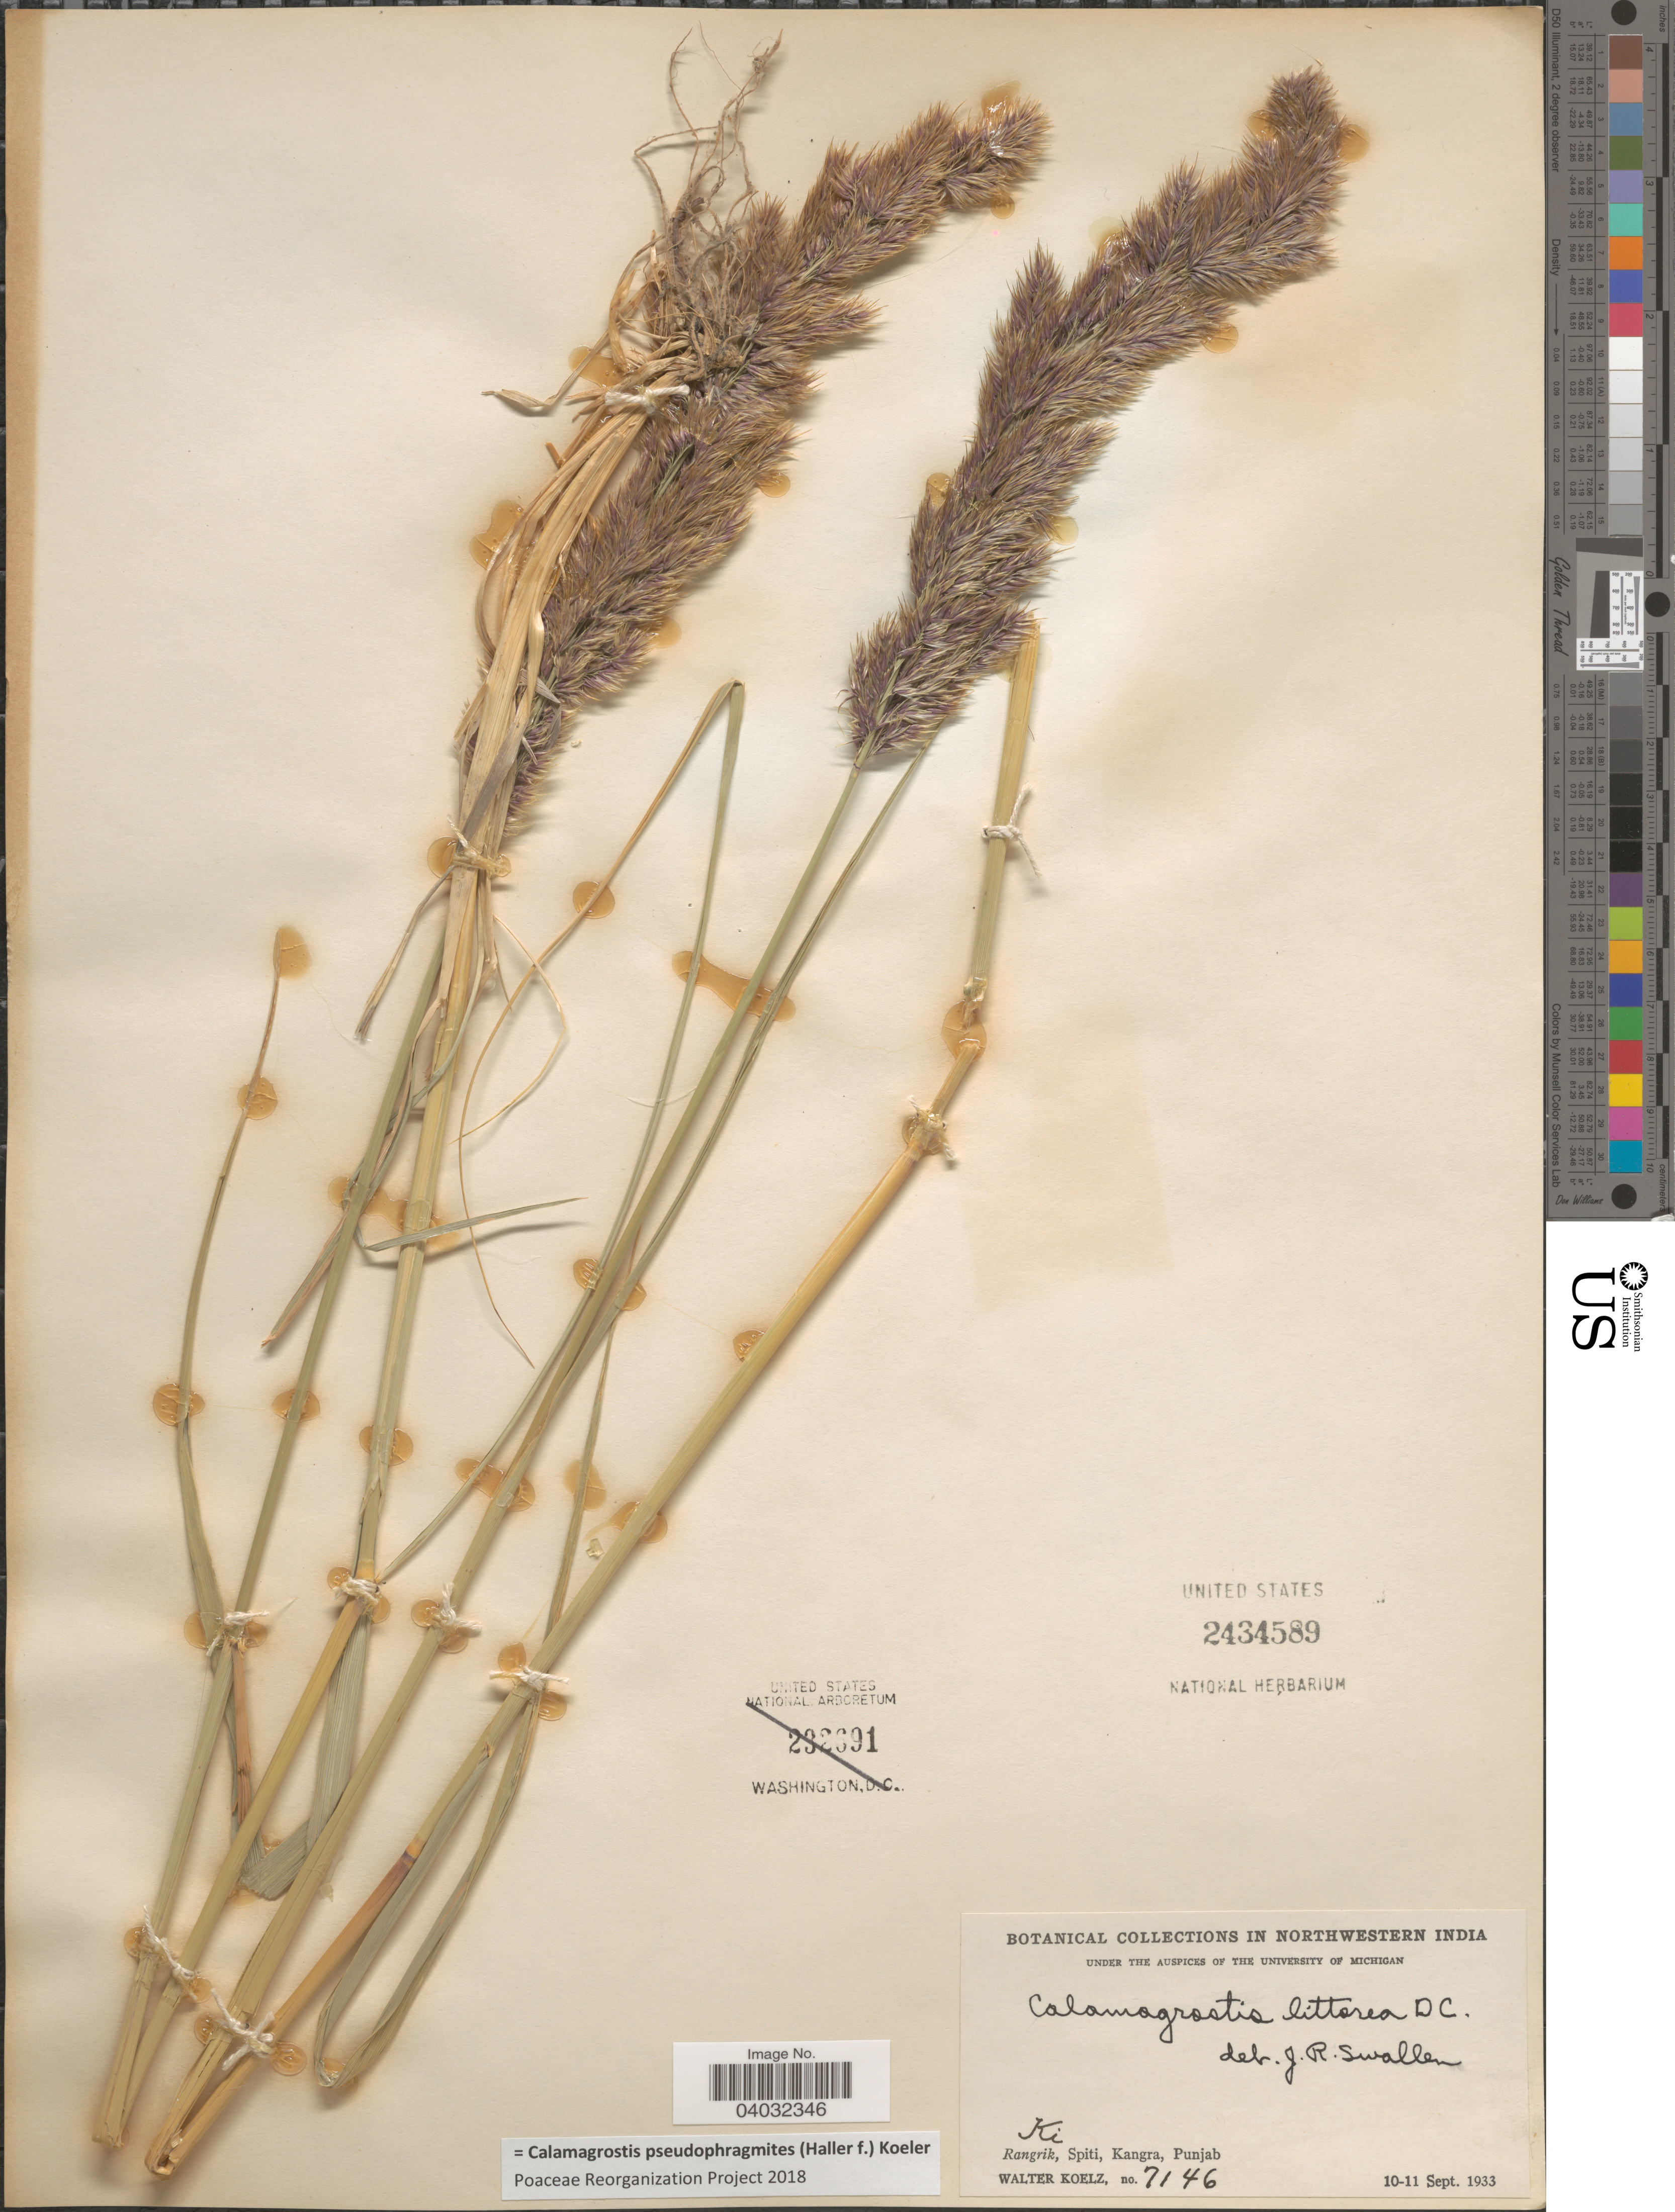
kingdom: Plantae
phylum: Tracheophyta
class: Liliopsida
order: Poales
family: Poaceae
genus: Calamagrostis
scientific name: Calamagrostis pseudophragmites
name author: (Haller f.) Koeler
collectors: W. N. Koelz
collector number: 7146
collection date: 1933-09-10/1933-09-11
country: India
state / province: Punjab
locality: Northwestern India. Ki. Rangrik, Spiti, Kangra.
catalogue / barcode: US 2434589